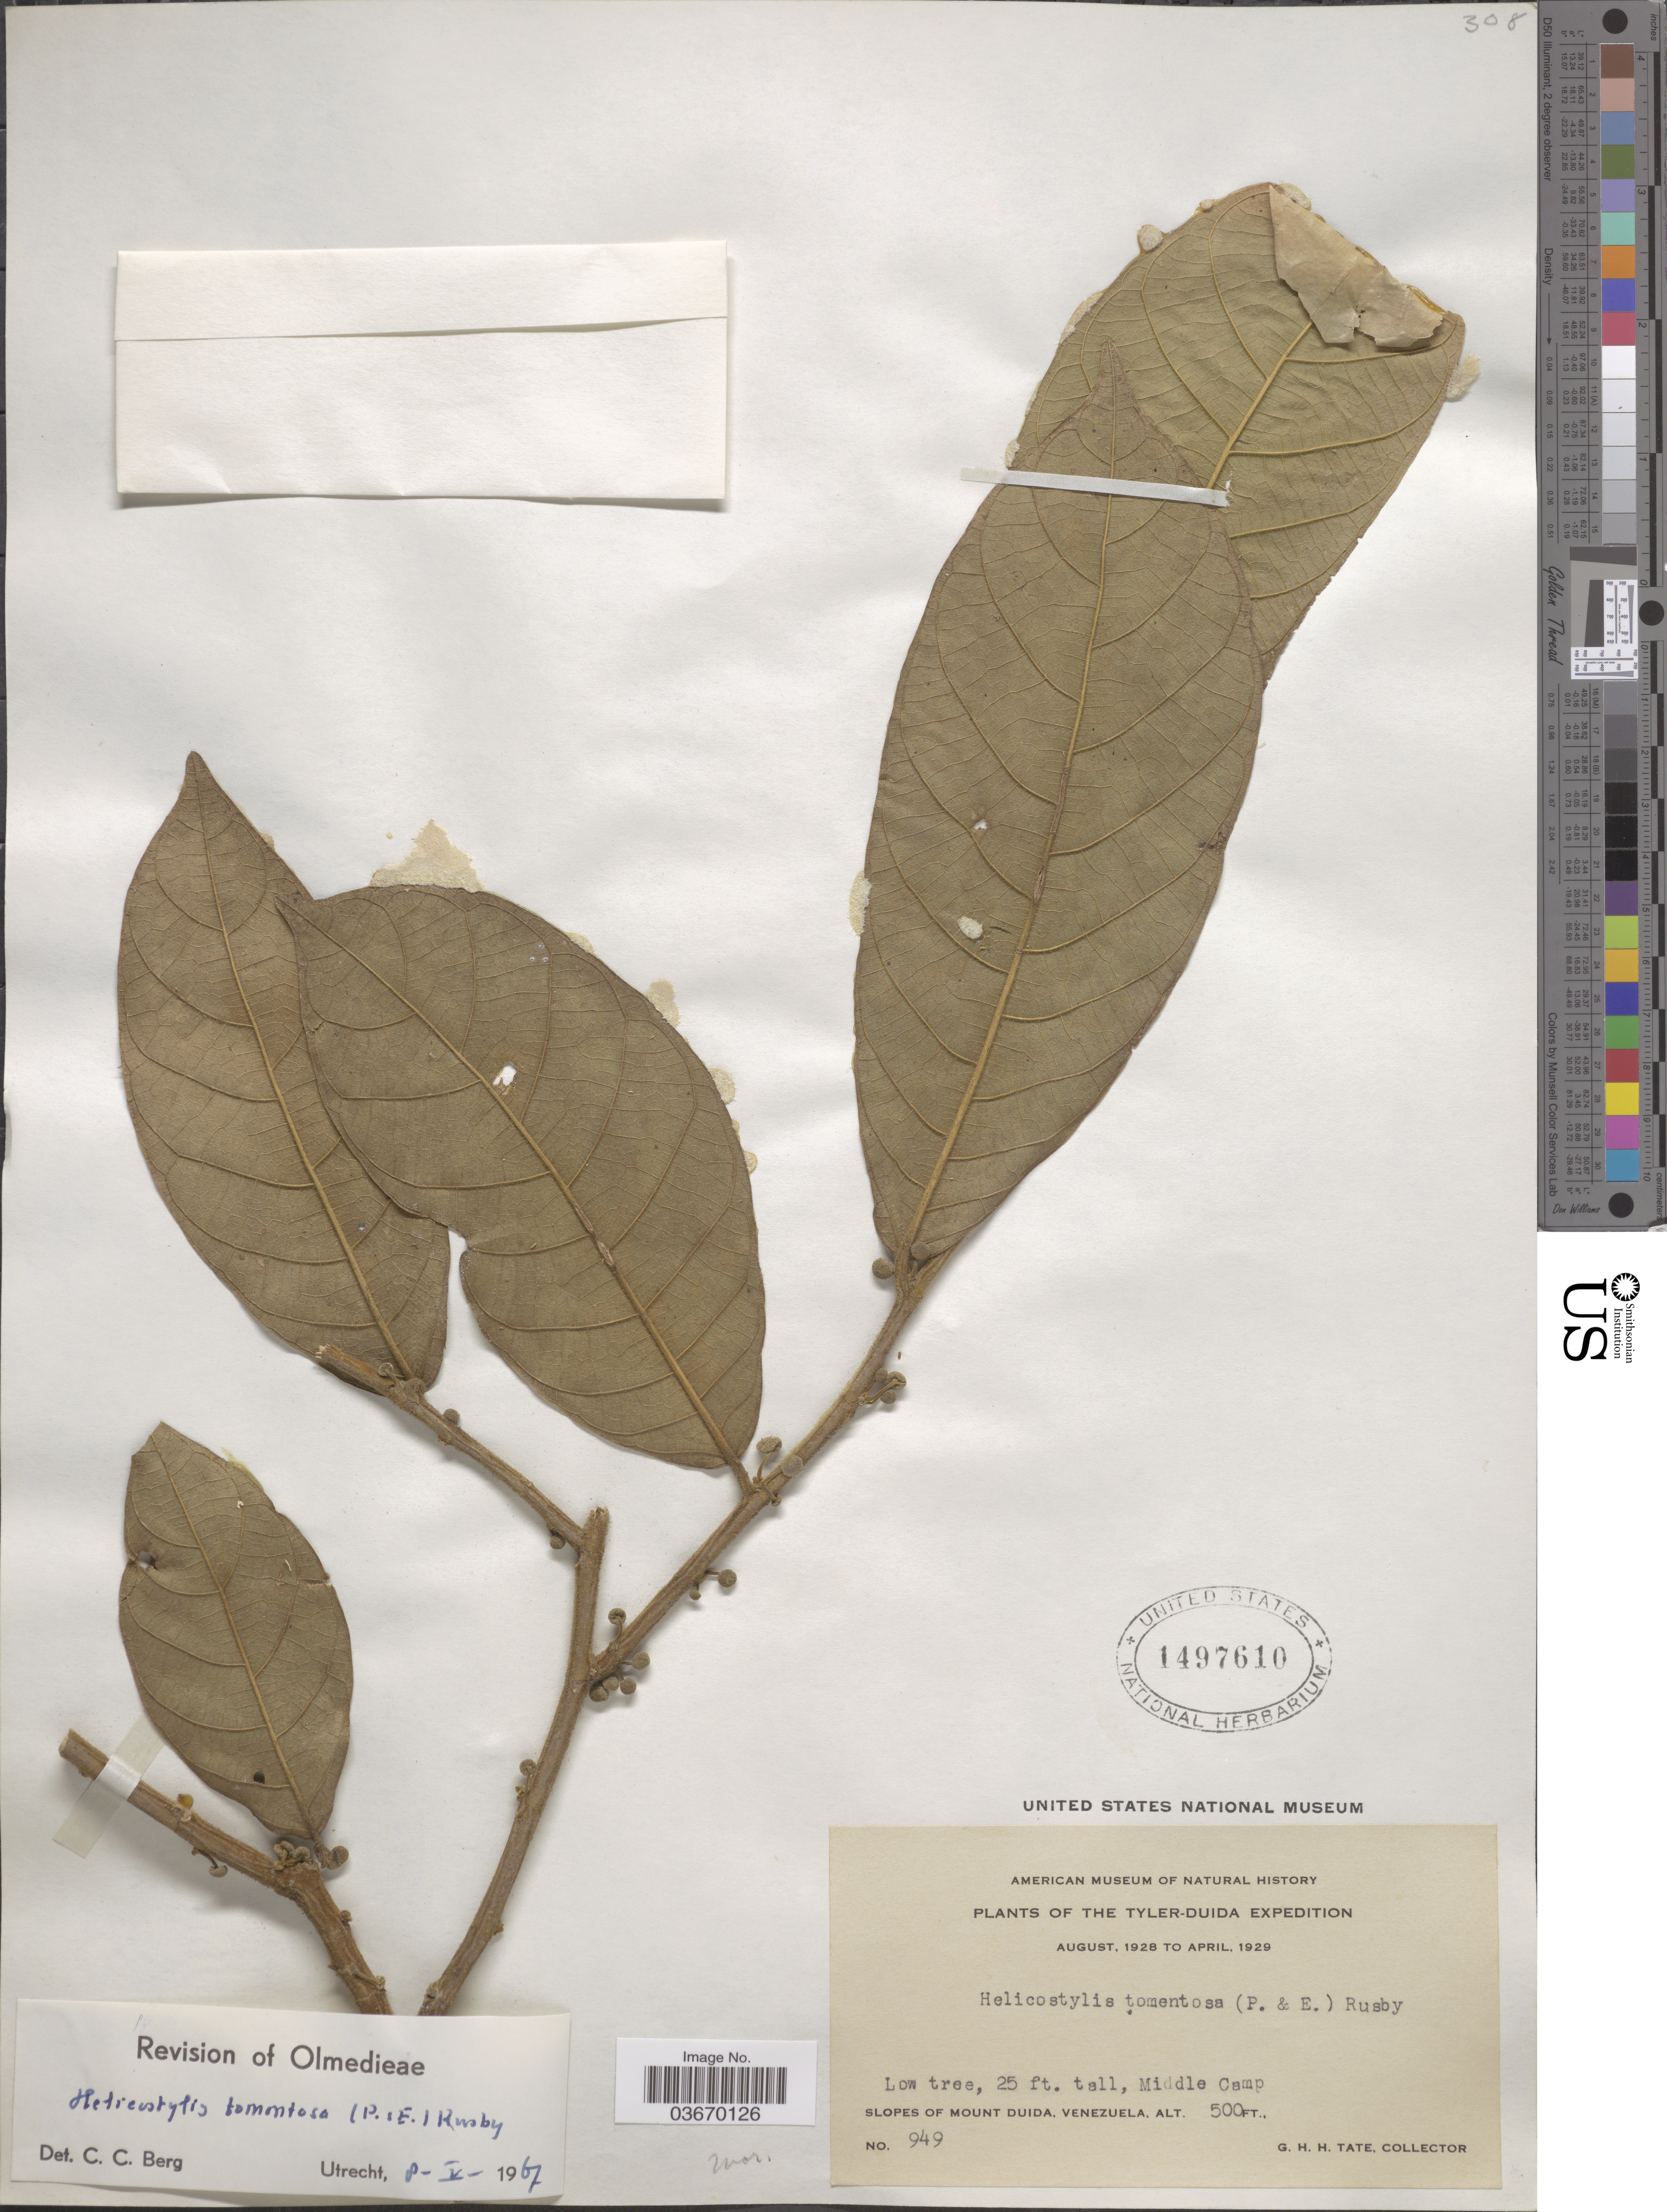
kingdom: Plantae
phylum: Tracheophyta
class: Magnoliopsida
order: Rosales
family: Moraceae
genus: Helicostylis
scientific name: Helicostylis tomentosa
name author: (Poepp. & Endl.) Rusby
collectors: G. H. H.Tate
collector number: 949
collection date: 1928-08/1929-04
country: Venezuela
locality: Middle Camp. Slopes of Mount Duida.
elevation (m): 152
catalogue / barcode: US 1497610